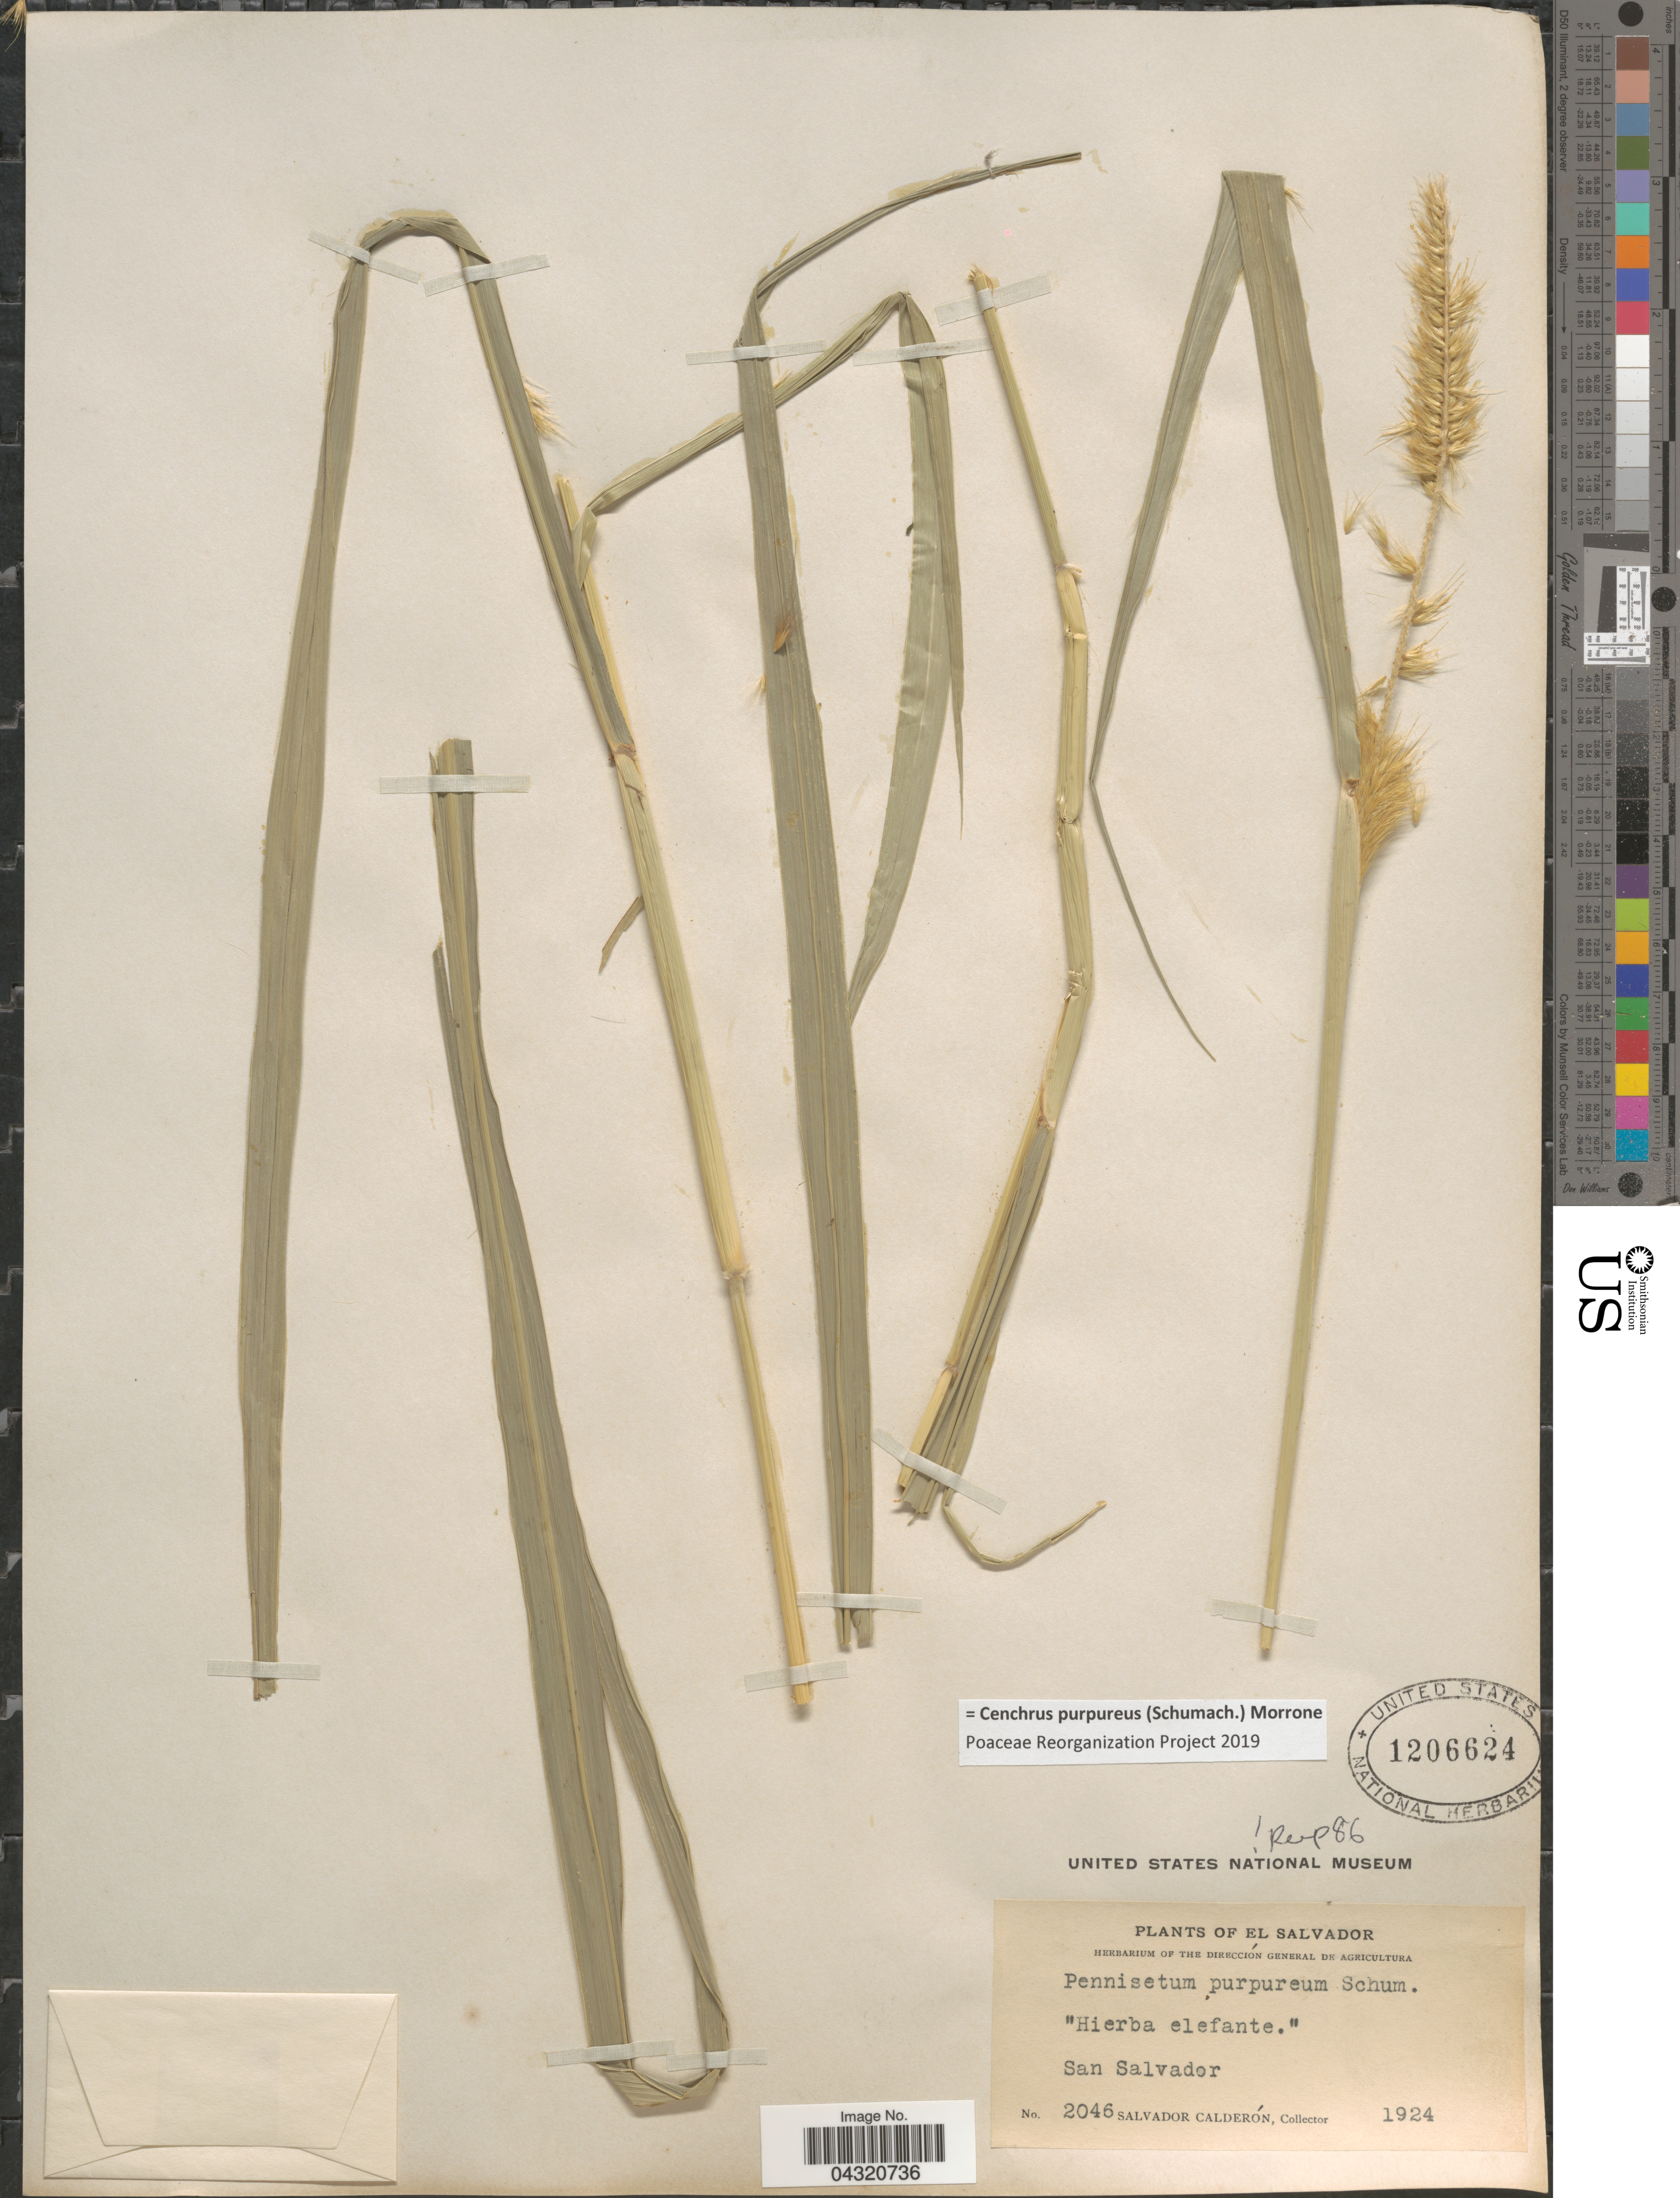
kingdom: Plantae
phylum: Tracheophyta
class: Liliopsida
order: Poales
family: Poaceae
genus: Cenchrus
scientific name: Cenchrus purpureus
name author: (Schumach.) Morrone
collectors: S. Calderón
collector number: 2046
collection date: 1924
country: El Salvador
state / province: San Salvador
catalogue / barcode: US 1206624